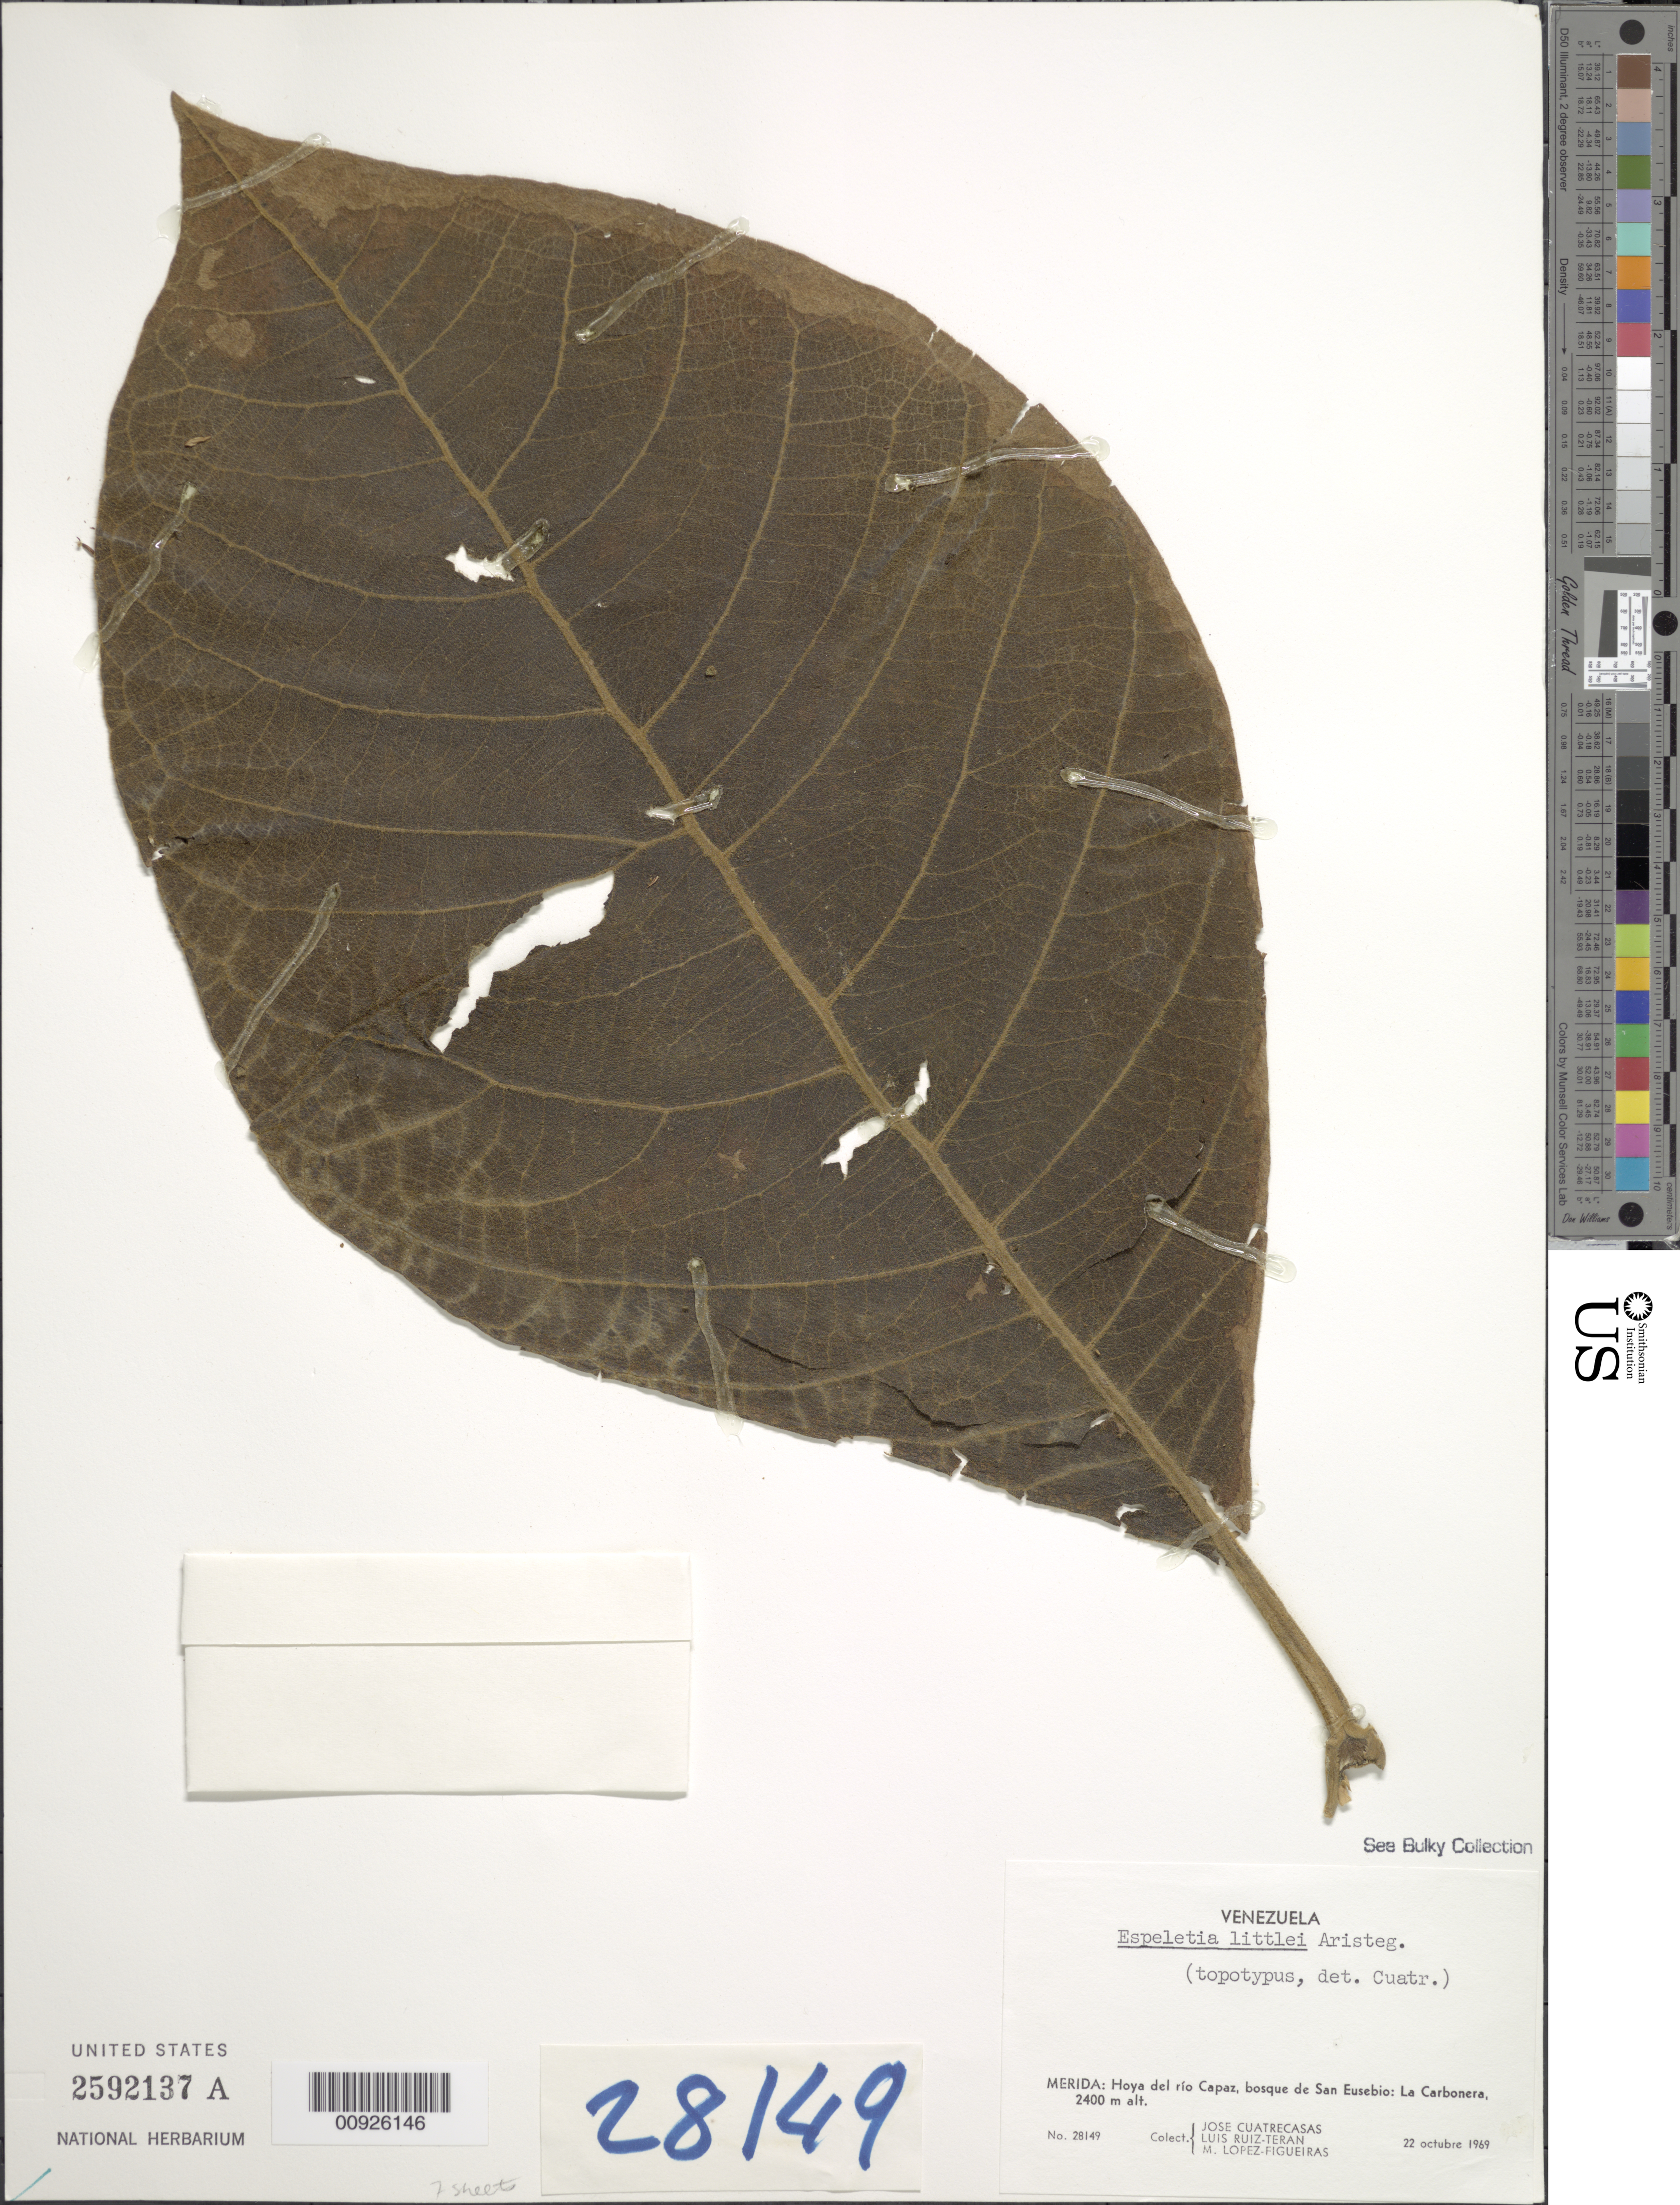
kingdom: Plantae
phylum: Tracheophyta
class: Magnoliopsida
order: Asterales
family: Asteraceae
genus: Carramboa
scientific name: Carramboa badilloi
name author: (Cuatrec.) Cuatrec.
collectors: J. Cuatrecasas, L. Teran & M. López Figueiras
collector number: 28149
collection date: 1969-10-22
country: Venezuela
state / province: Mérida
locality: Hoya del rio Capaz, bosque de San Eusebio: La Pinuela, bosque y pantamo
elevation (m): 2400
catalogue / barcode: US 2592317A